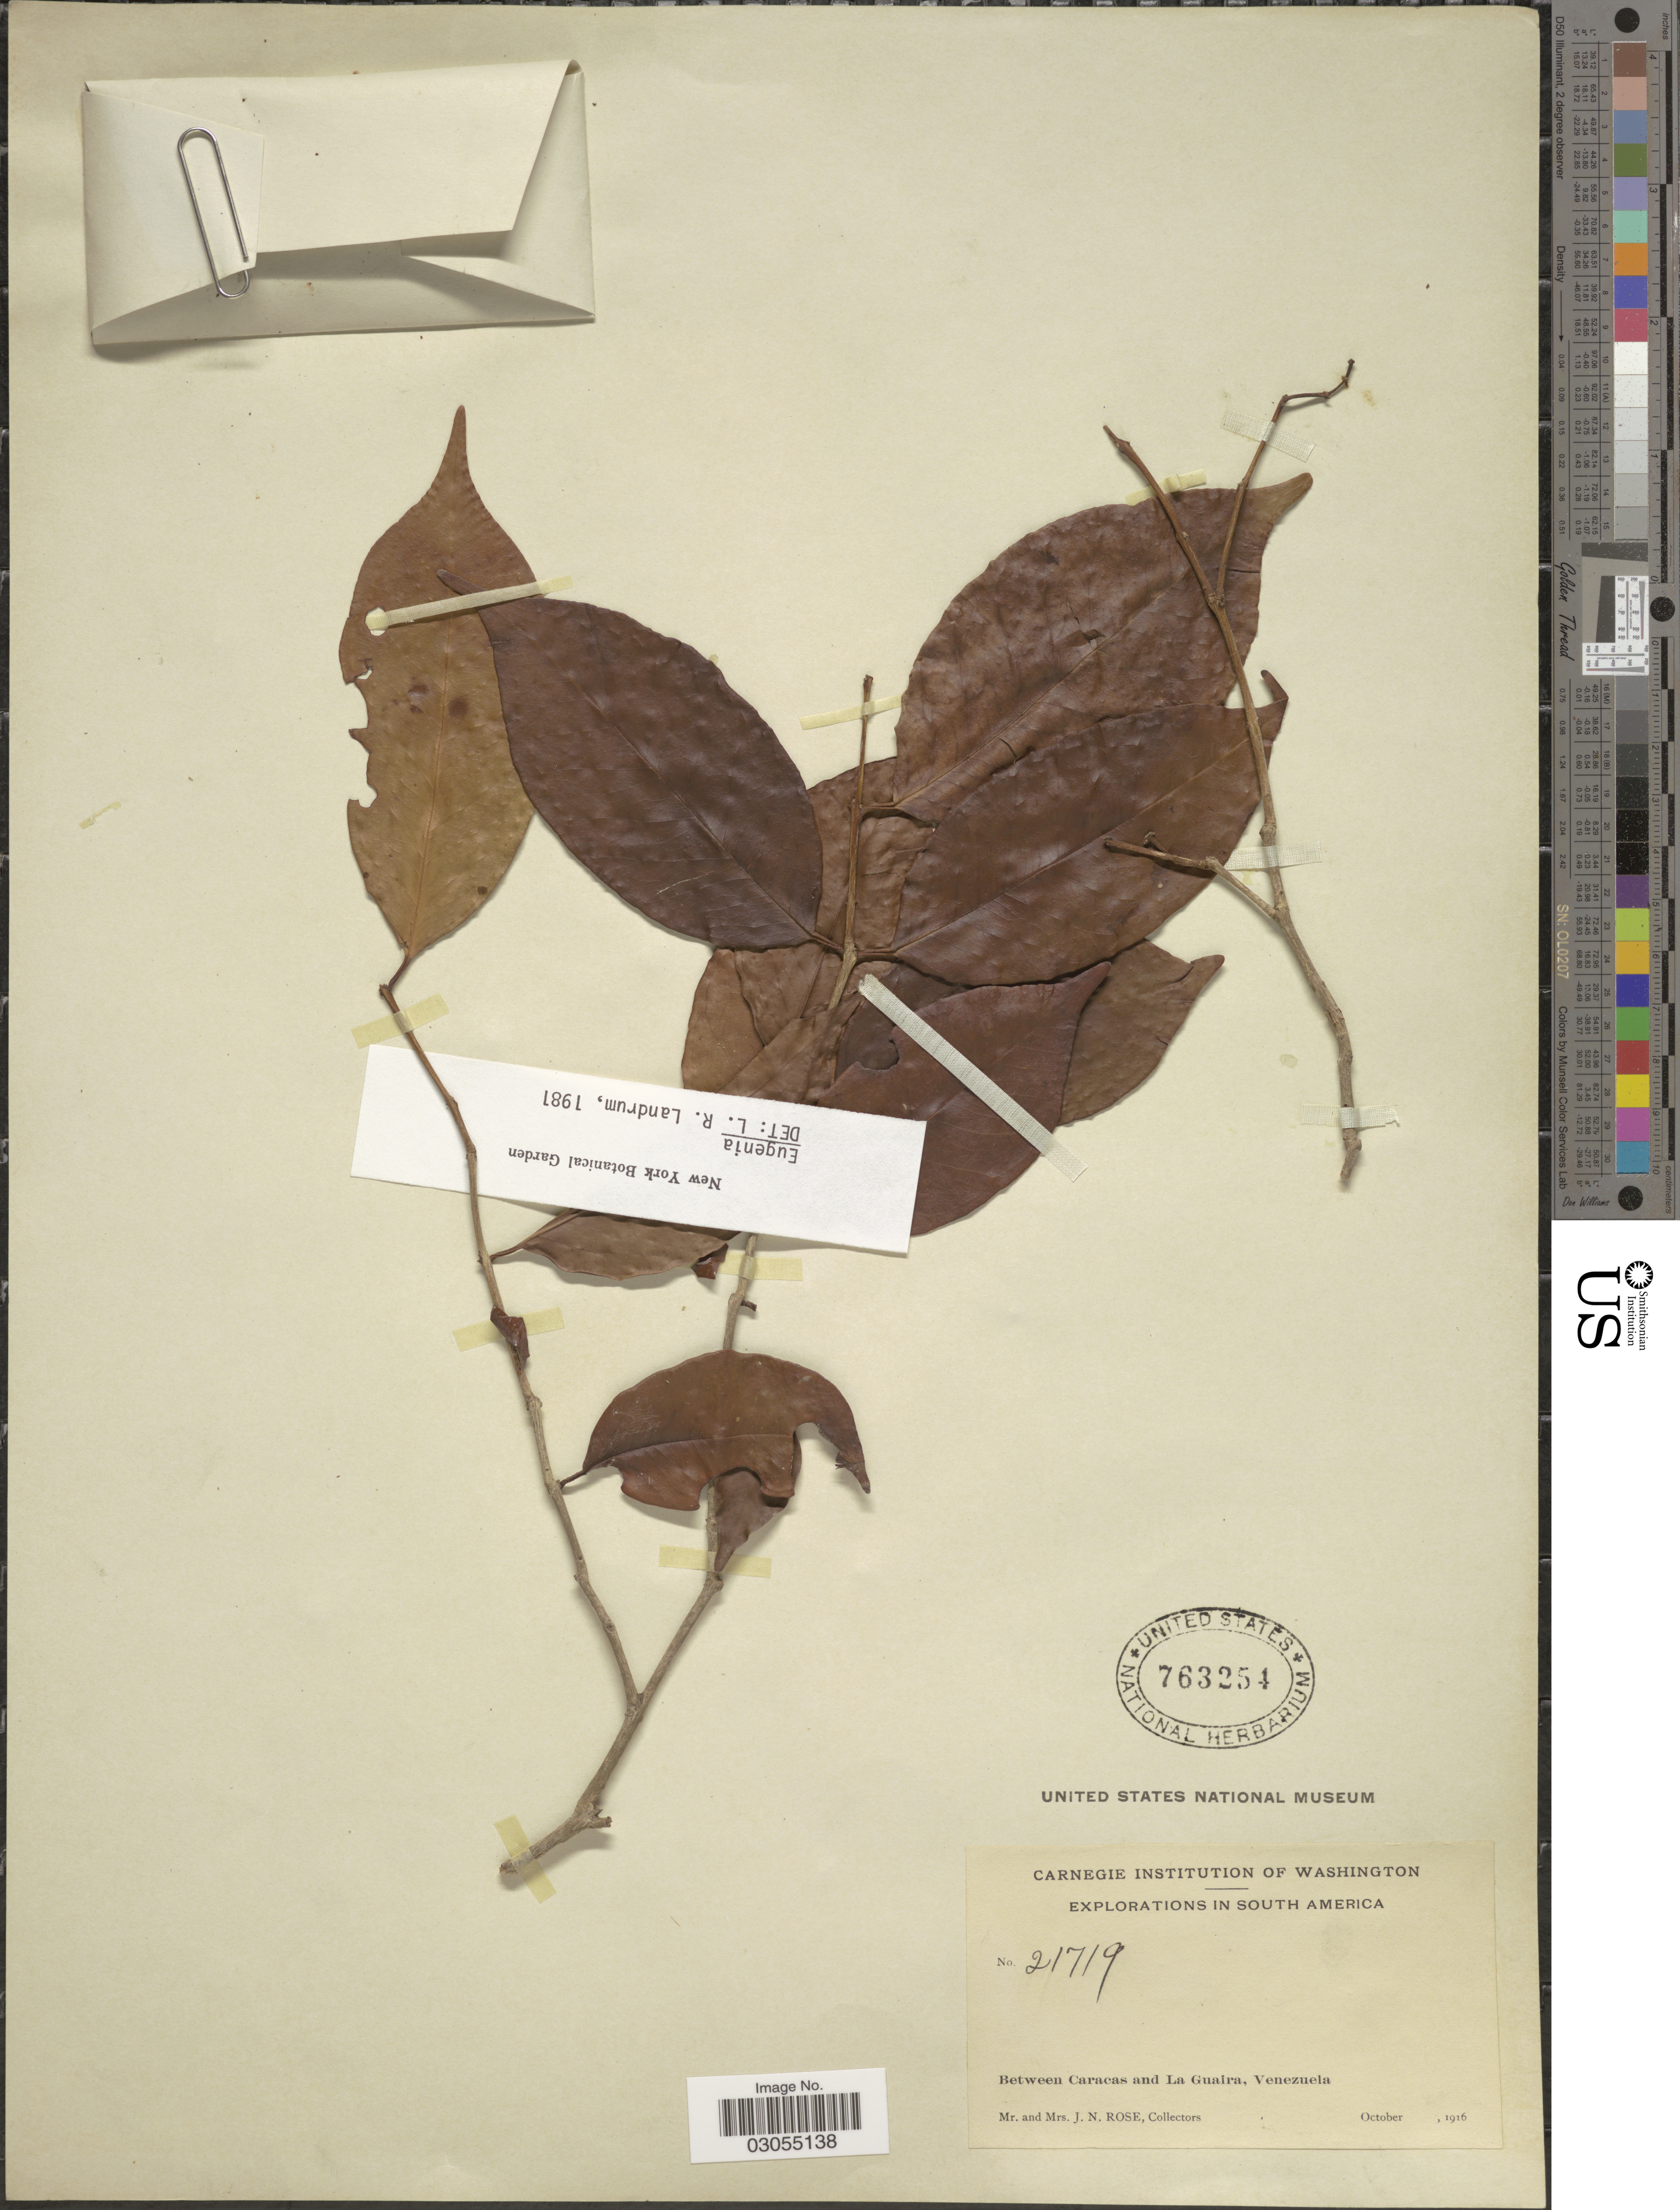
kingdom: Plantae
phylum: Tracheophyta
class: Magnoliopsida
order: Myrtales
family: Myrtaceae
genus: Eugenia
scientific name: Eugenia sp.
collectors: J. N. Rose & L. B. Rose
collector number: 21719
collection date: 1916-10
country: Venezuela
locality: Between Caracas and La Guaira.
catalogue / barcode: US 763254